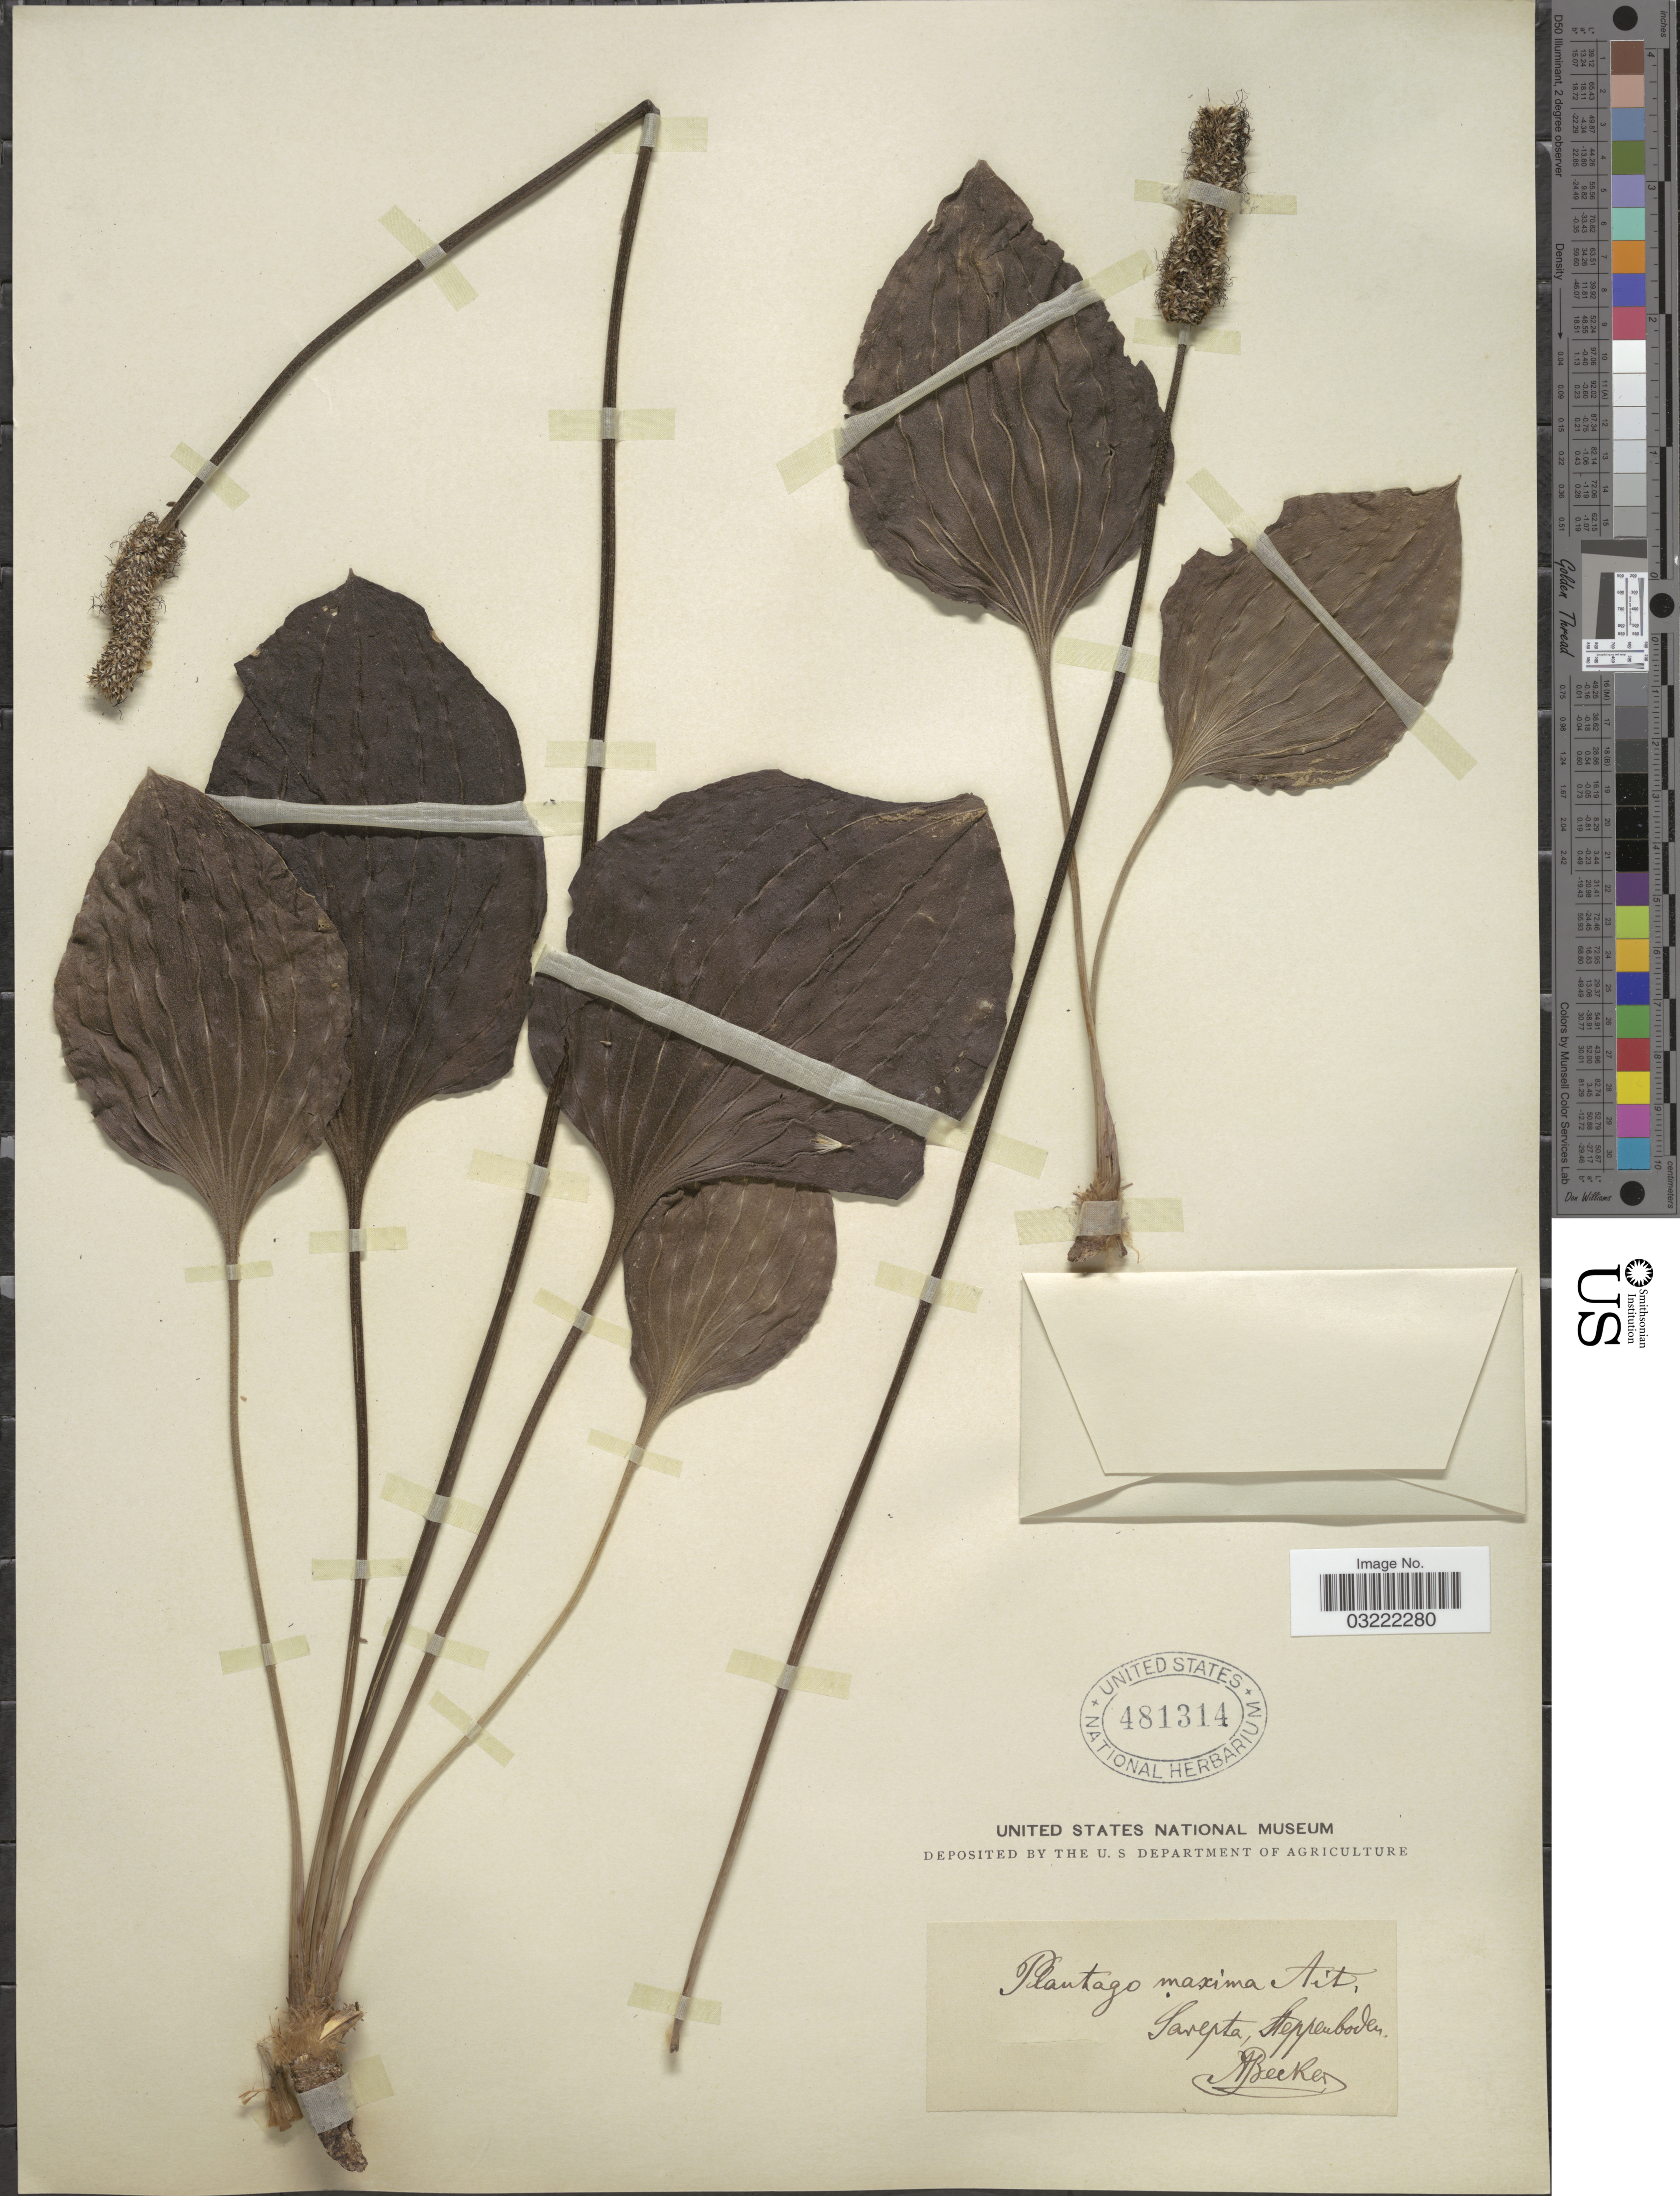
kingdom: Plantae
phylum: Tracheophyta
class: Magnoliopsida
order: Lamiales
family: Plantaginaceae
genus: Plantago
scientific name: Plantago maxima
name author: Juss. ex Jacq.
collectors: A. Becker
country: Russian Federation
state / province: Volgograd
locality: Sarepta.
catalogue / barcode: US 481314